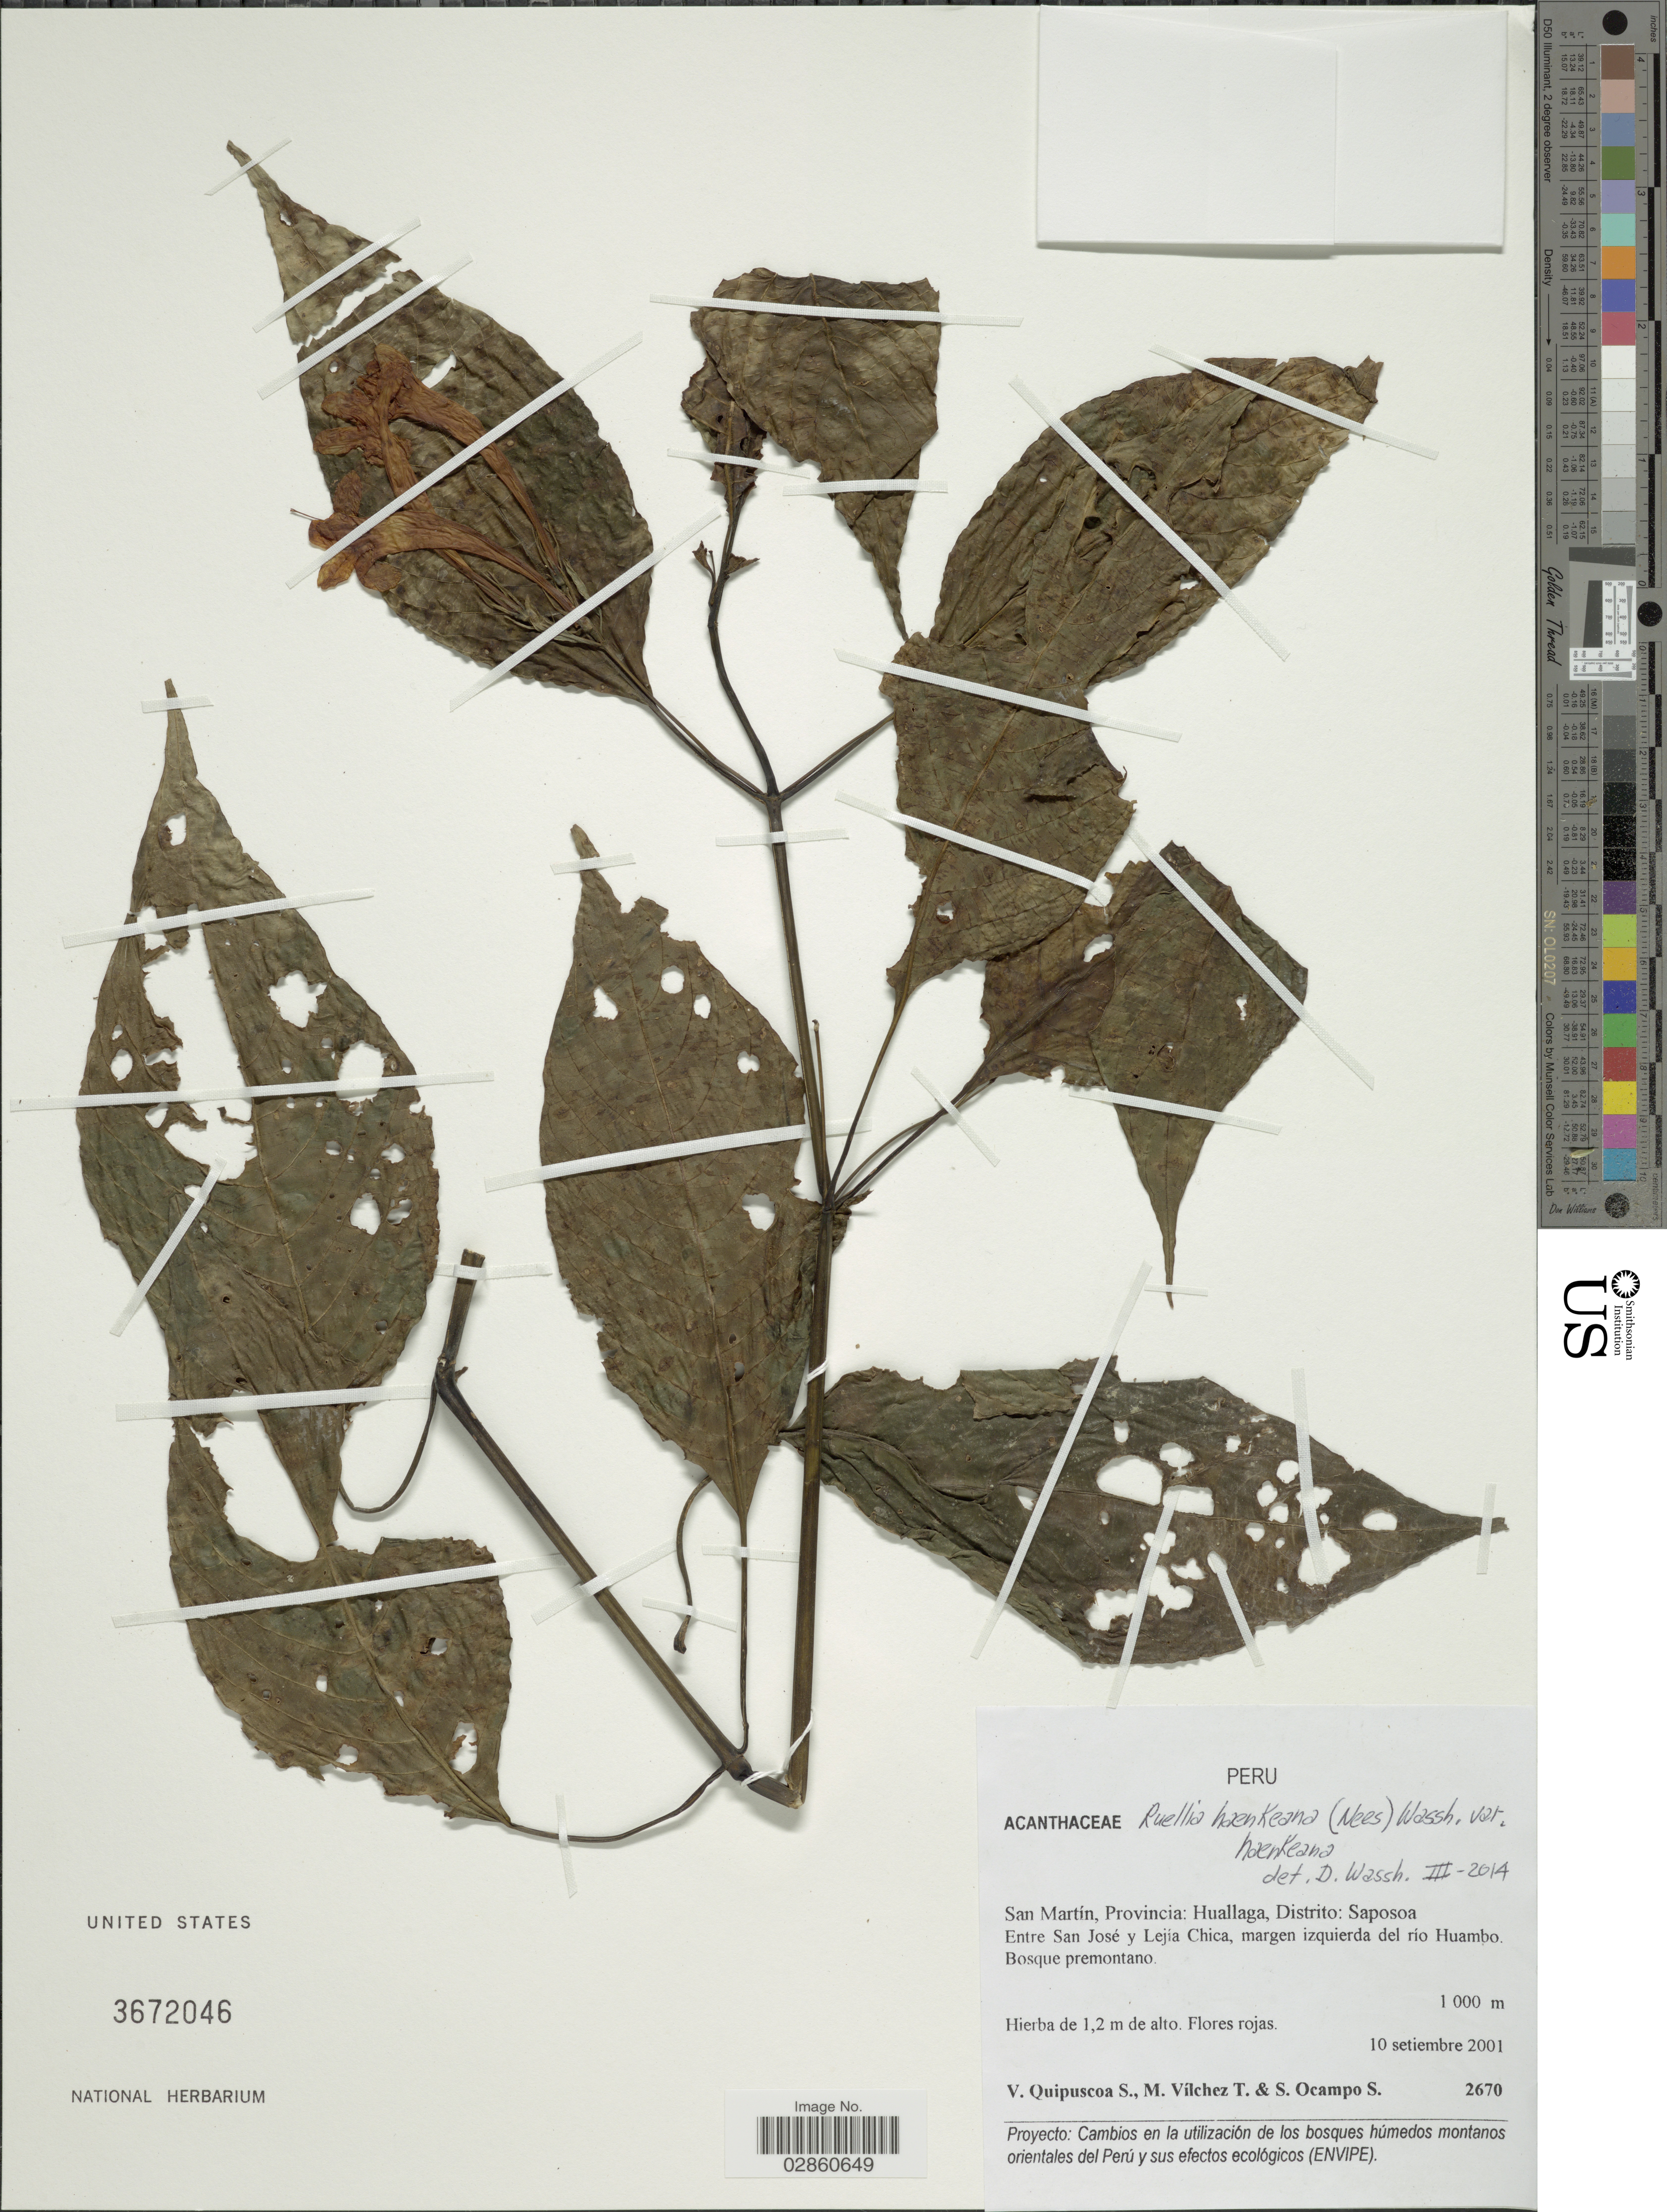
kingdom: Plantae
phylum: Tracheophyta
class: Magnoliopsida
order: Lamiales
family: Acanthaceae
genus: Ruellia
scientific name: Ruellia haenkeana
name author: (Nees) Wassh.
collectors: V. Quipuscoa S., M. Vilchez T. & S. Ocampo S.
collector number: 2670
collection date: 2001-09-10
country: Peru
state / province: San Martín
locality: San Martín, Provincia: Huallaga, Distrito: Saposoa. Entre San José y Lejia Chica, margen izquierda del río Huambo.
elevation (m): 1000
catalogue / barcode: US 3672046